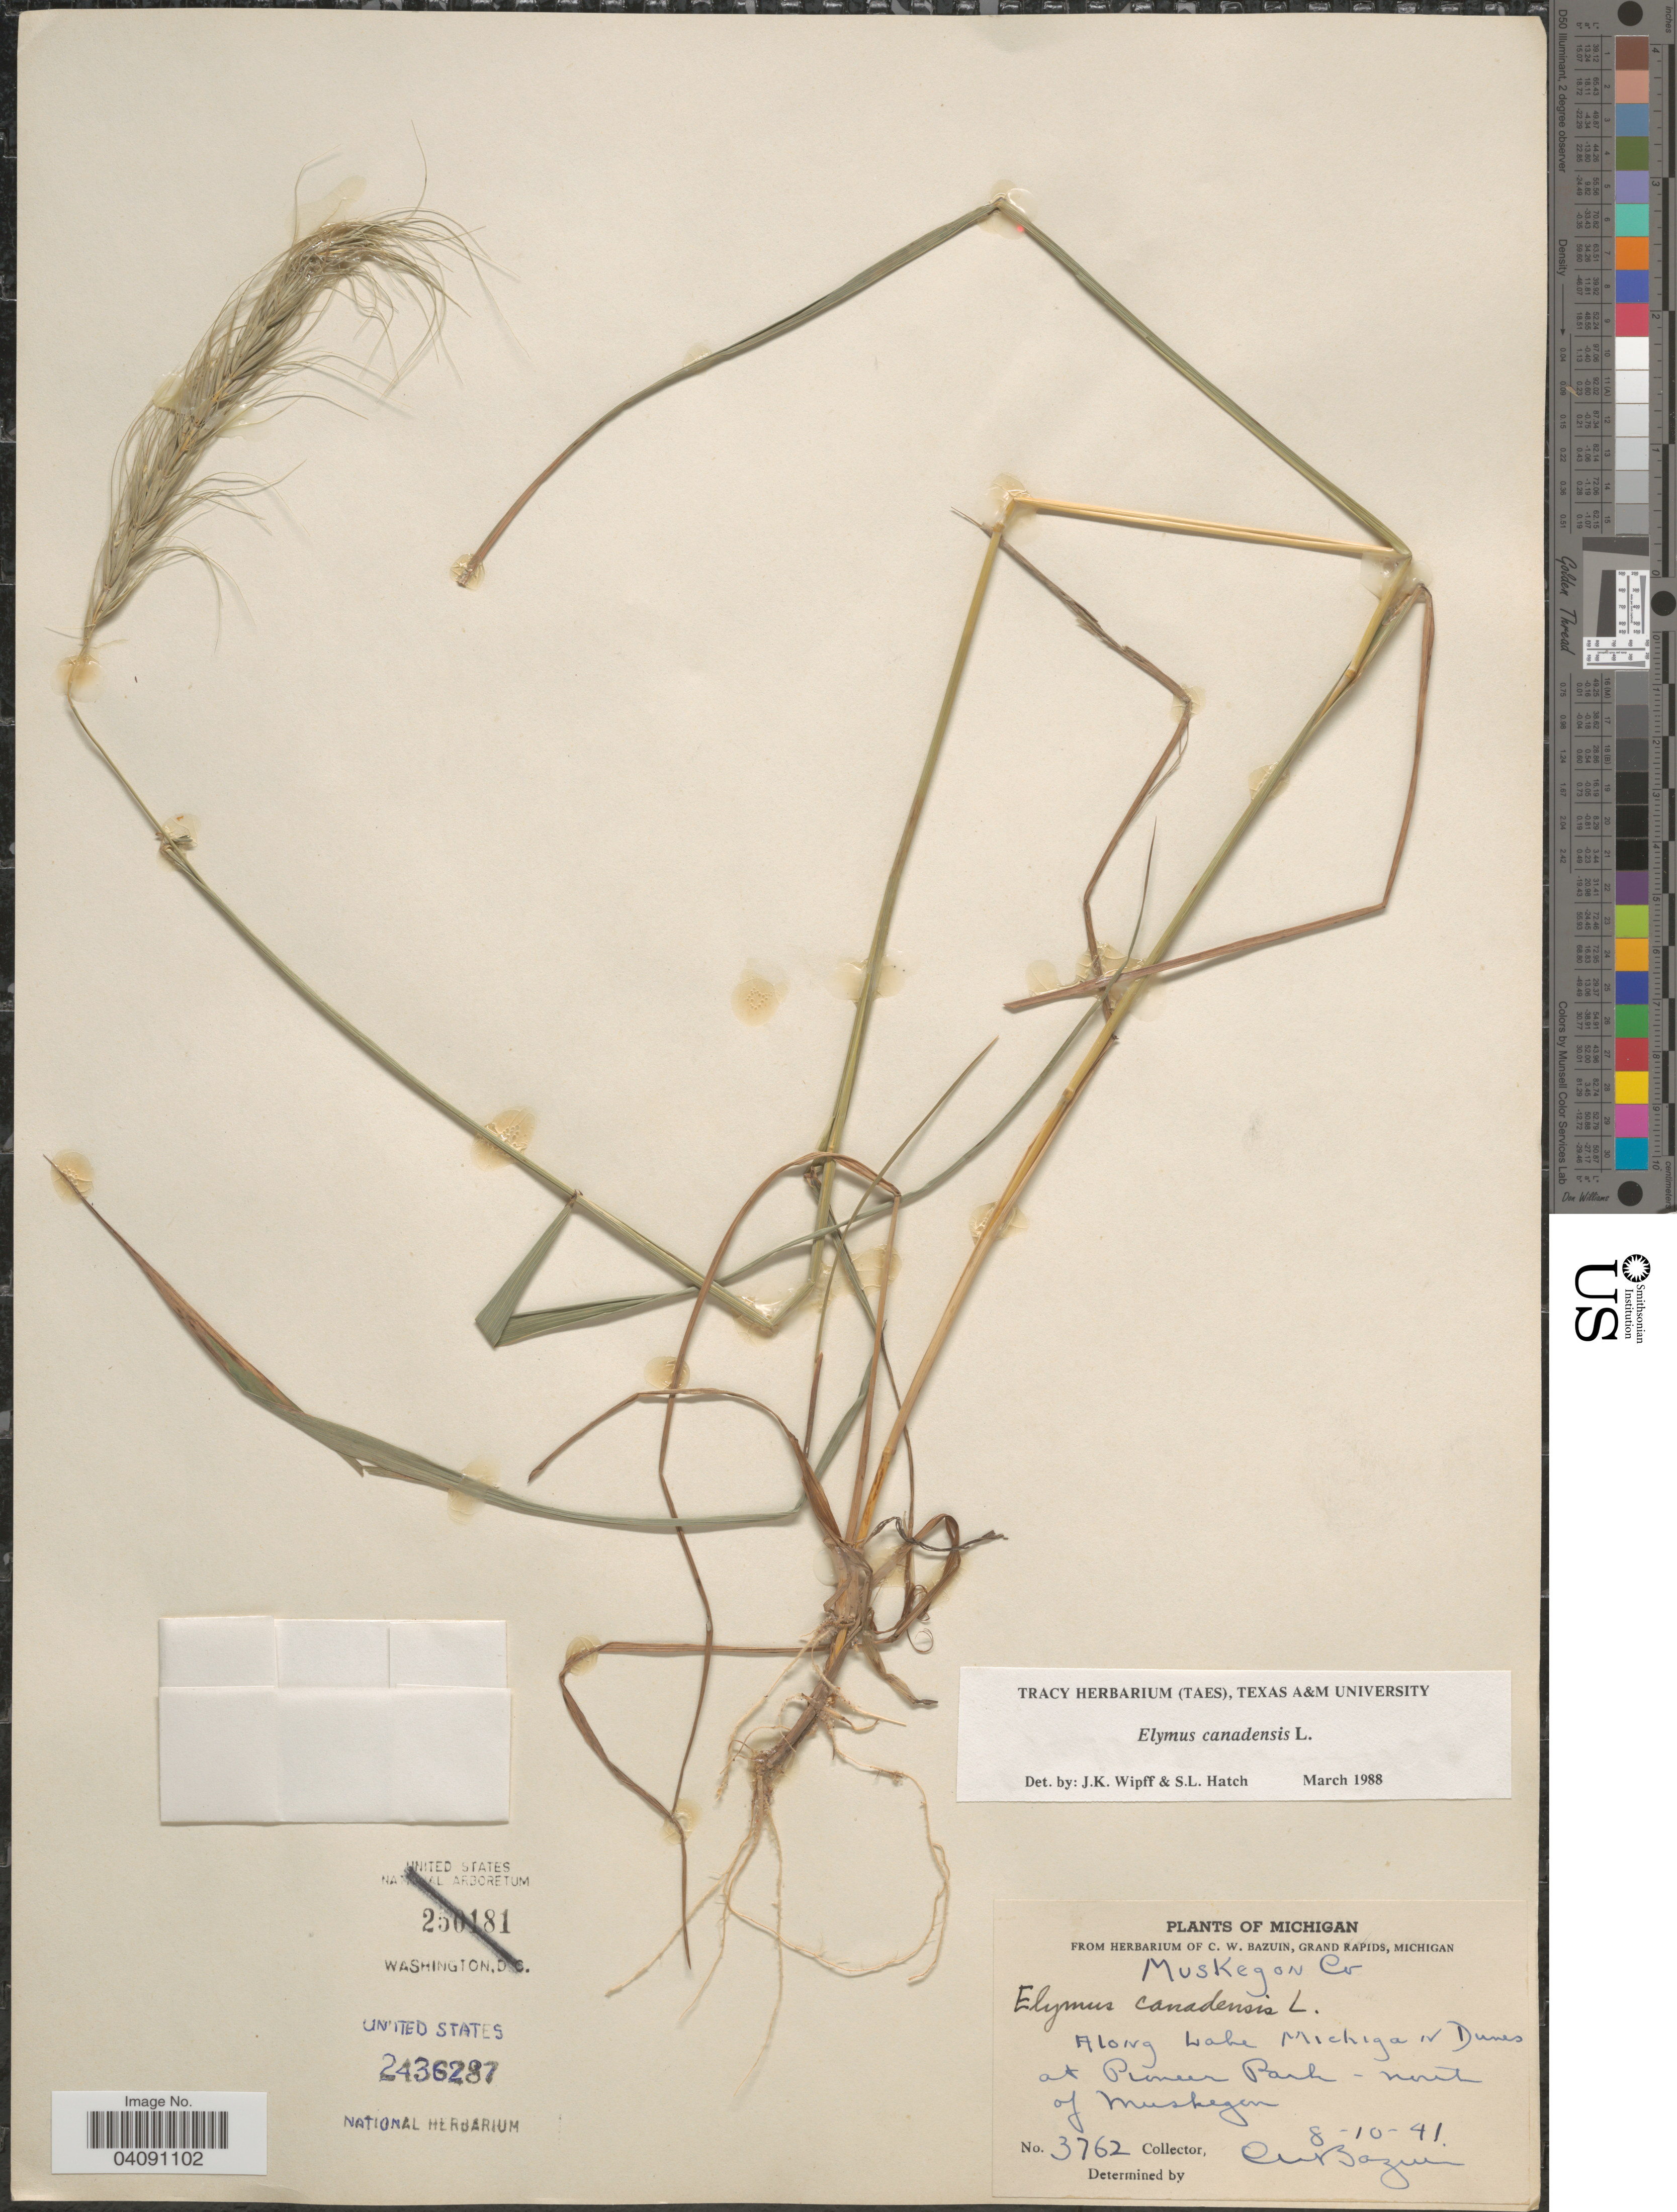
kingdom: Plantae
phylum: Tracheophyta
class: Liliopsida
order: Poales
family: Poaceae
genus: Elymus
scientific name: Elymus canadensis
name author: L.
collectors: C. Bazuin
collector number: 3762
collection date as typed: Transcribed d/m/y: 10/8/41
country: United States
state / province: Michigan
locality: Muskegon Co. Along Lake Michigan N Dunes at Pioneer Park - north of Muskegon.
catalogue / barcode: US 2436287